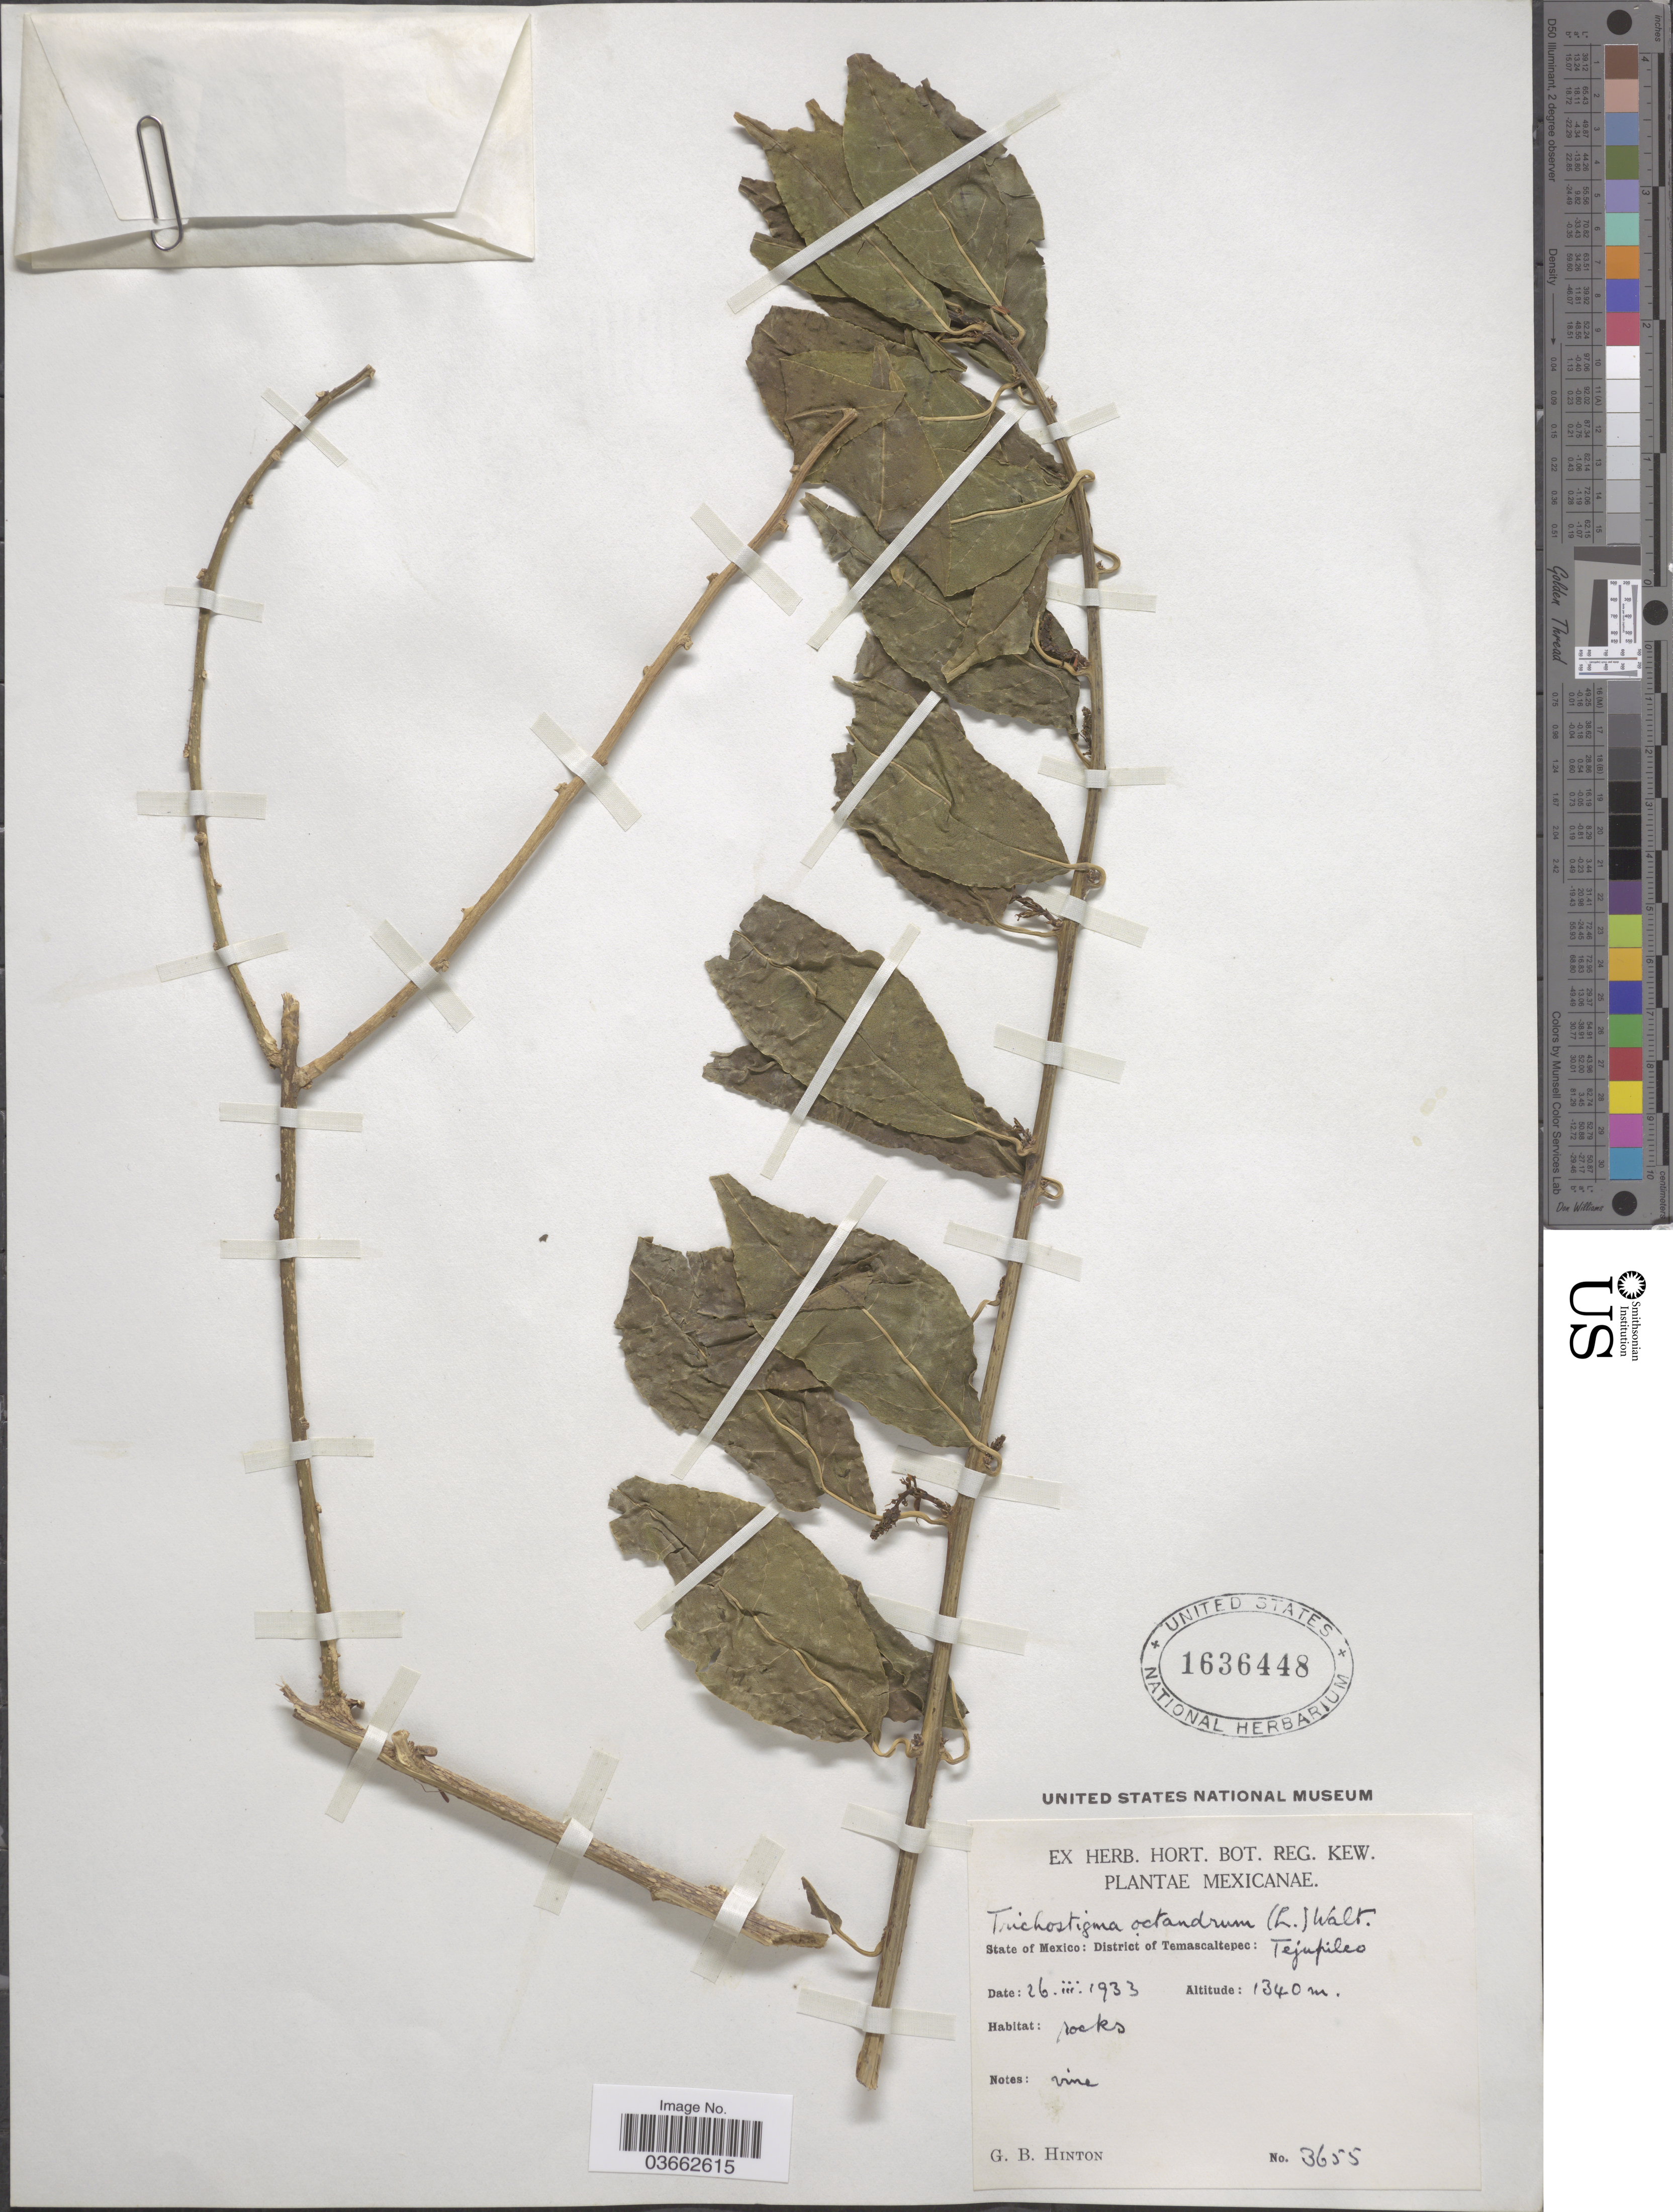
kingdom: Plantae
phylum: Tracheophyta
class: Magnoliopsida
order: Caryophyllales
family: Phytolaccaceae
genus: Trichostigma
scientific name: Trichostigma octandrum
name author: (L.) H. Walter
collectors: G. B. Hinton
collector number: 3655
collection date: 1933-03-26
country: Mexico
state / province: México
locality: District of Temascaltepec: Tejupilco.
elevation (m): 1340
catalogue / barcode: US 1636448